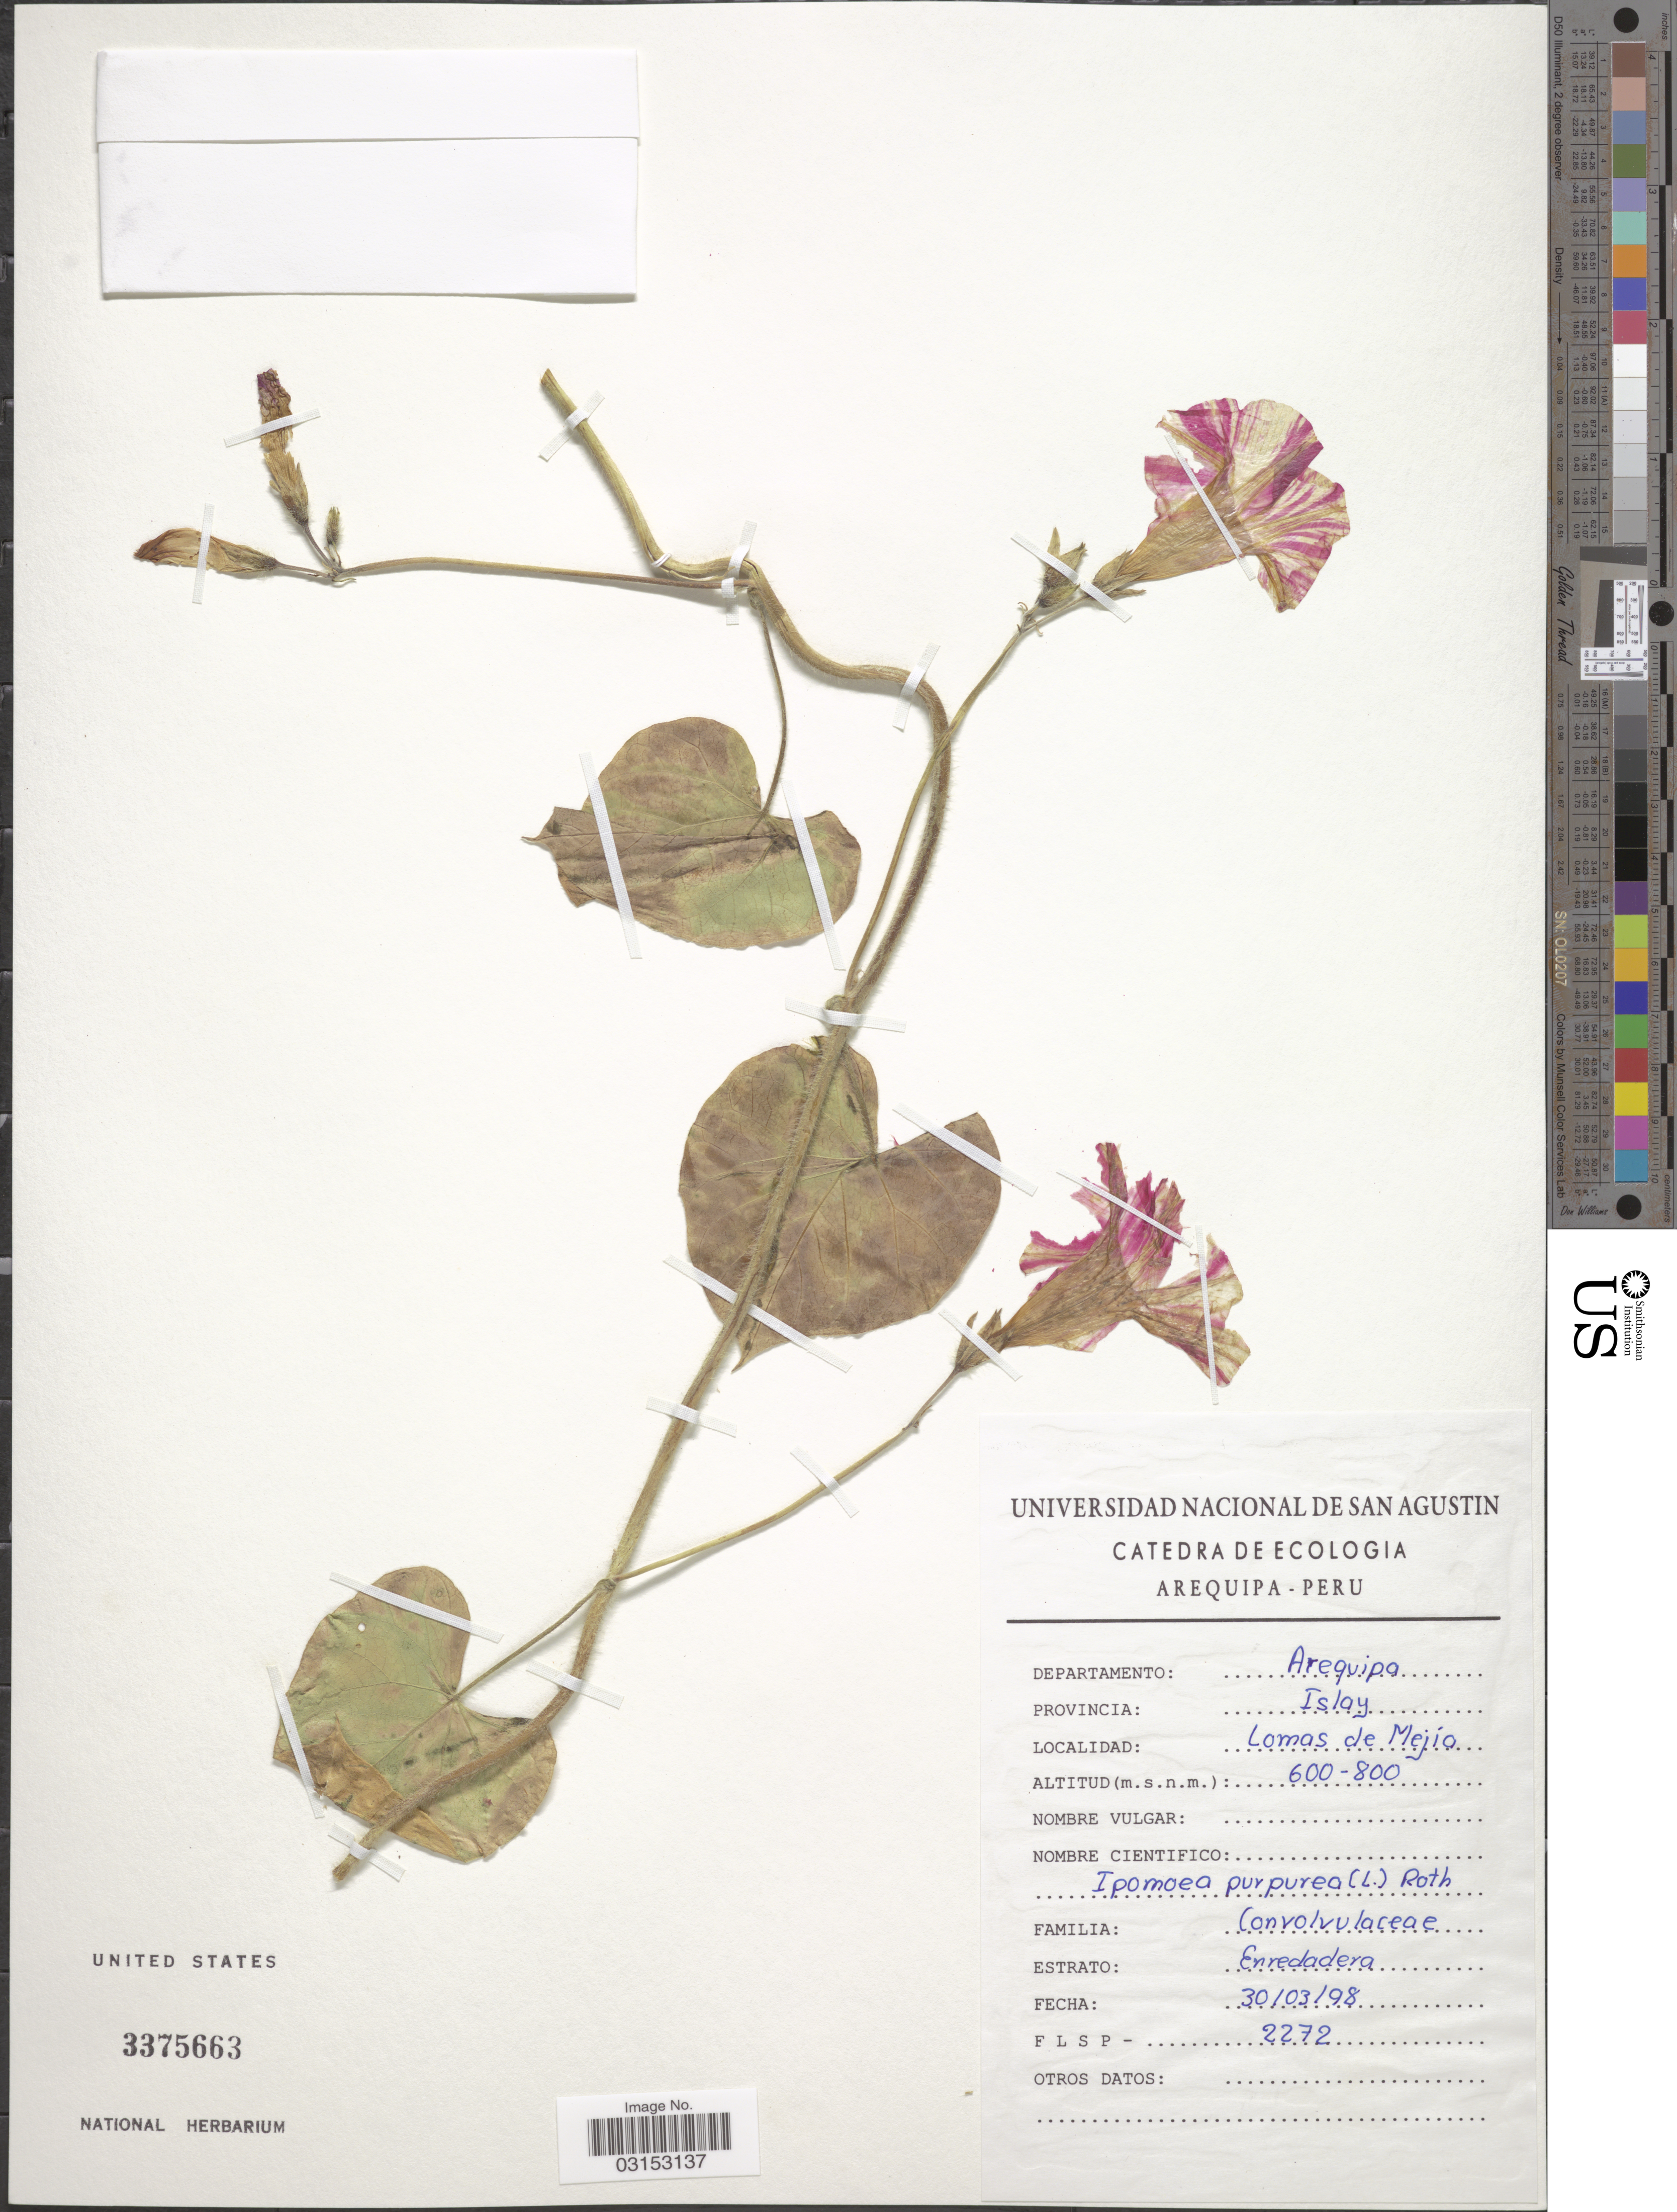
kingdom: Plantae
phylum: Tracheophyta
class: Magnoliopsida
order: Solanales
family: Convolvulaceae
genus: Ipomoea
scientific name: Ipomoea purpurea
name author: (L.) Roth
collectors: F. L. S. P.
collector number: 272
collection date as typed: Transcribed d/m/y: 30/3/98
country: Peru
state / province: Arequipa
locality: Departamento: Arequipa, Lomas de Mejio.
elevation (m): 600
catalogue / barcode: US 3375663